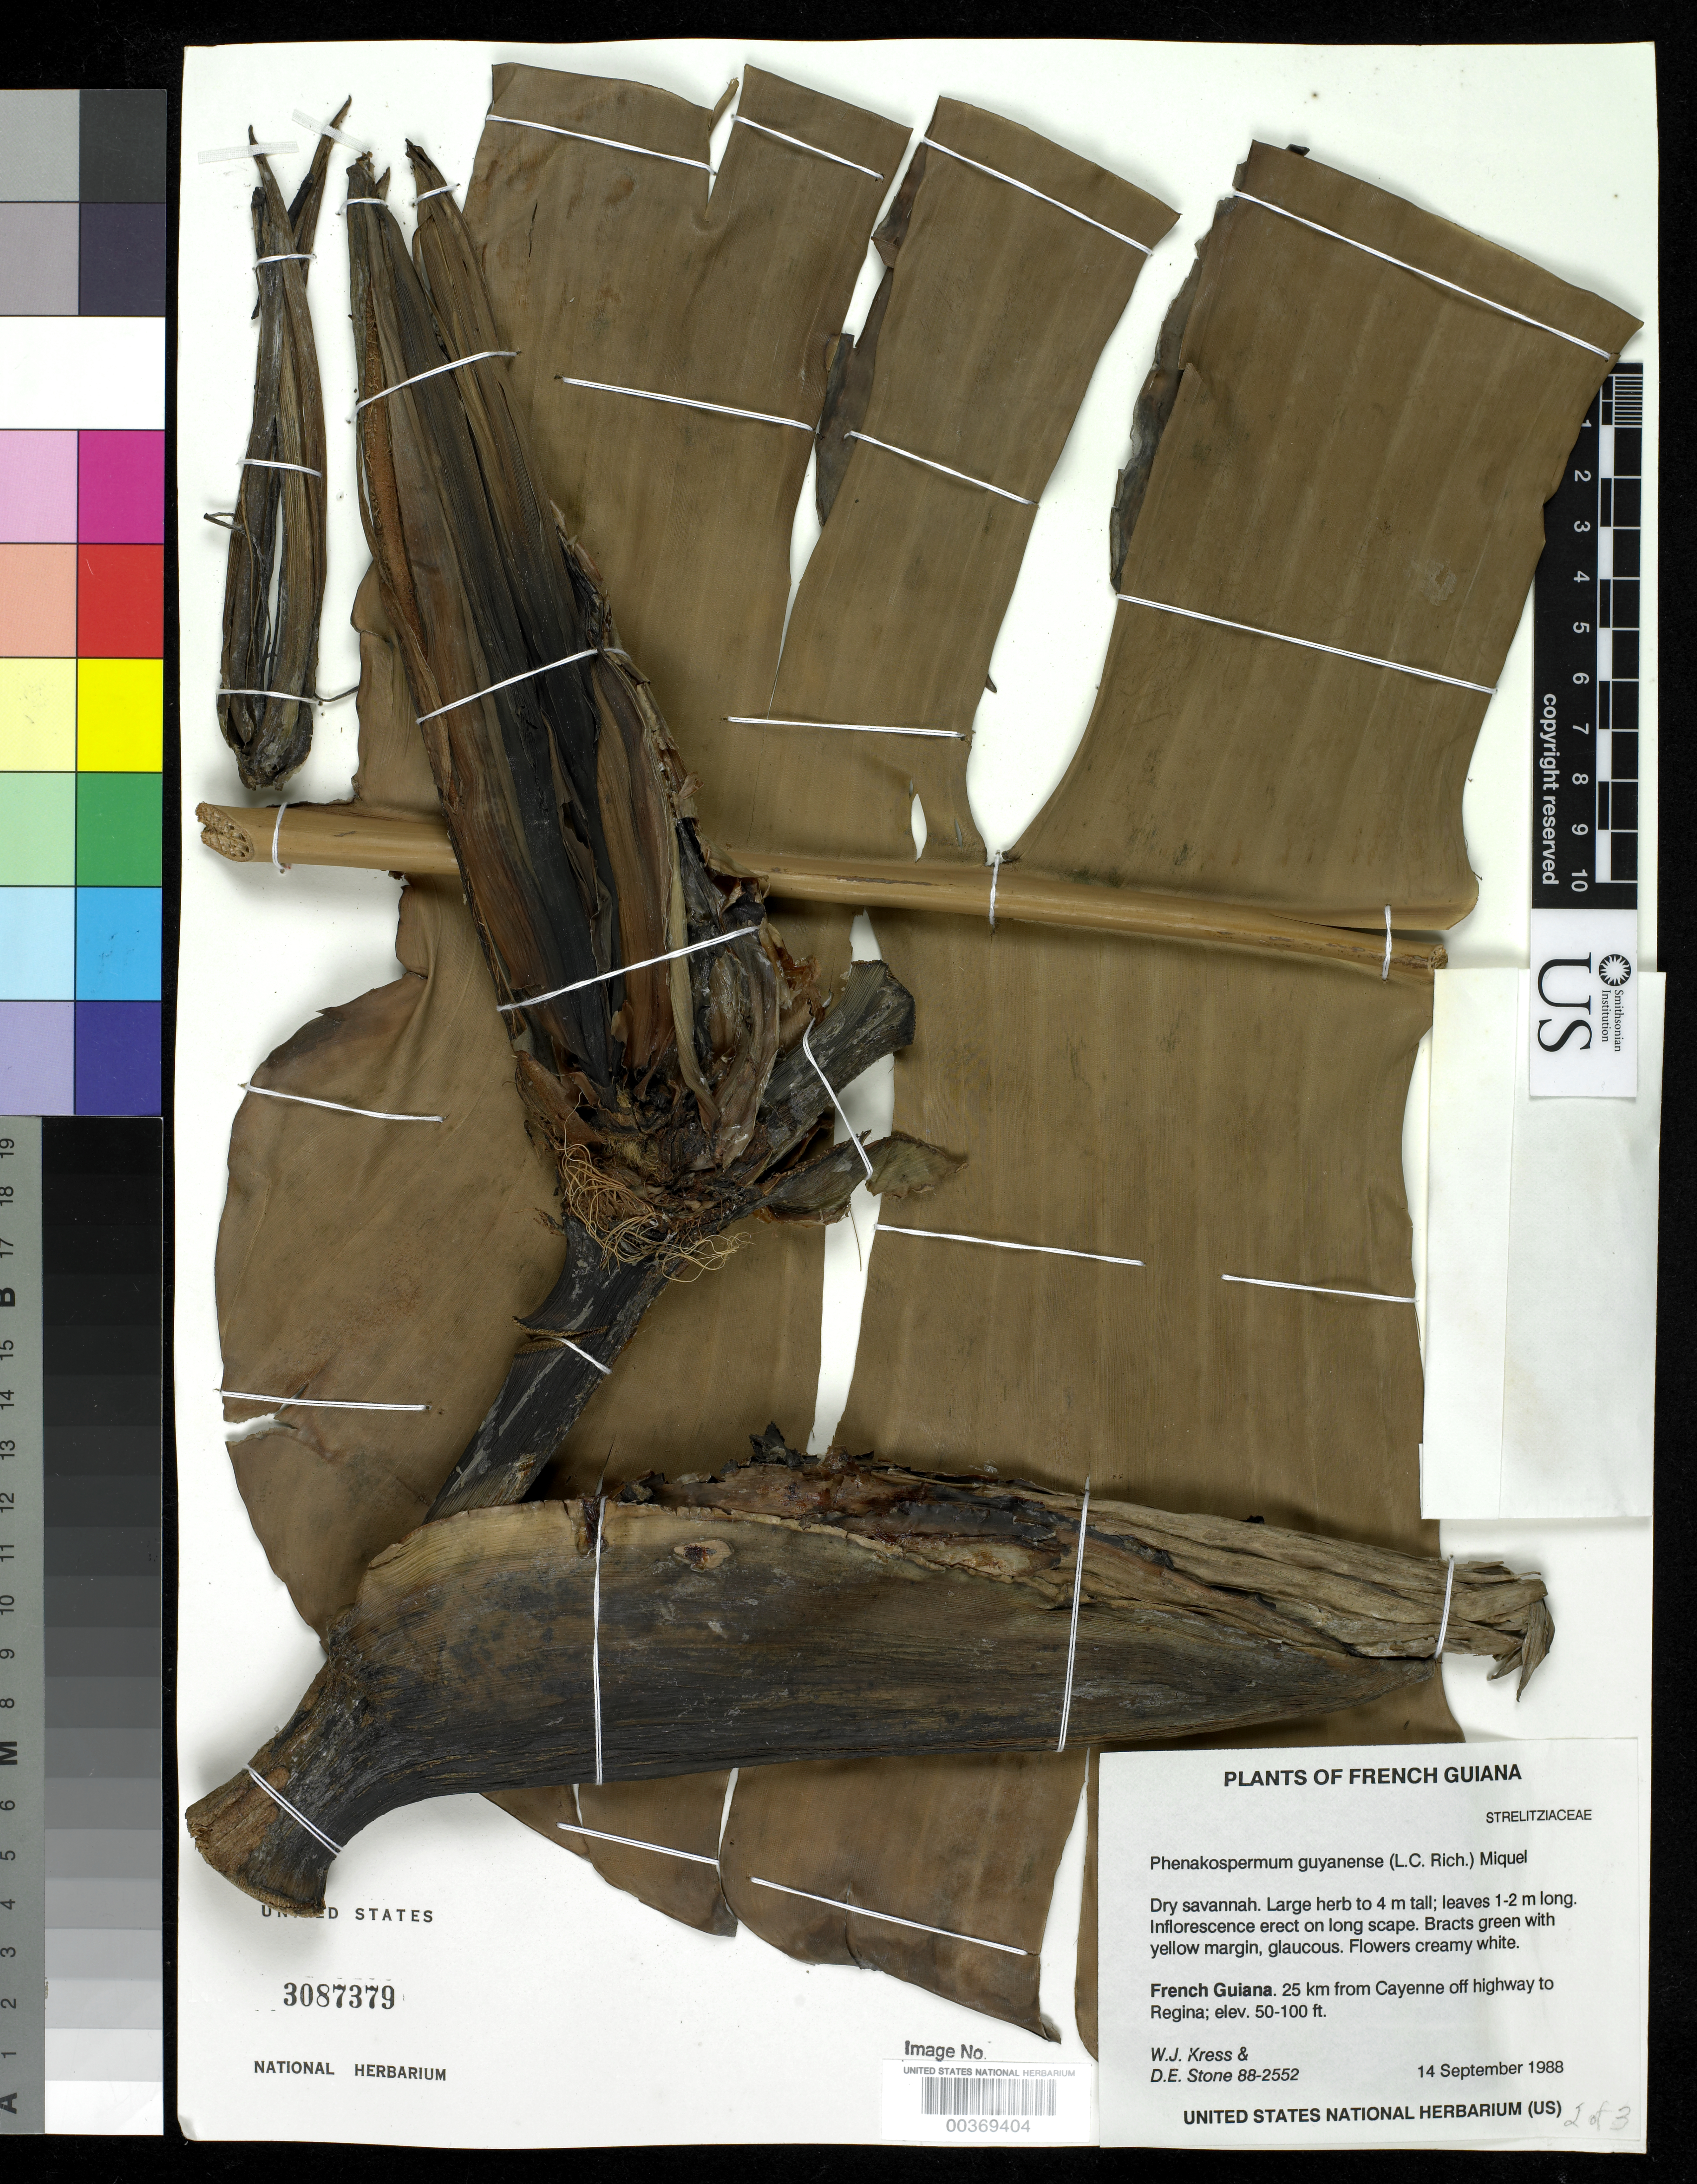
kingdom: Plantae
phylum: Tracheophyta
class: Liliopsida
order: Zingiberales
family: Strelitziaceae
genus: Phenakospermum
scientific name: Phenakospermum guianense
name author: (Rich.) Endl. ex Miq.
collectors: W. J. Kress & D. E. Stone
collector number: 88-2552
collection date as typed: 14 Sep 1988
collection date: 1988-09-14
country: French Guiana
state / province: Cayenne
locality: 25 km from cayenne off hwy to regina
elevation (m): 15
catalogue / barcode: US 3087379